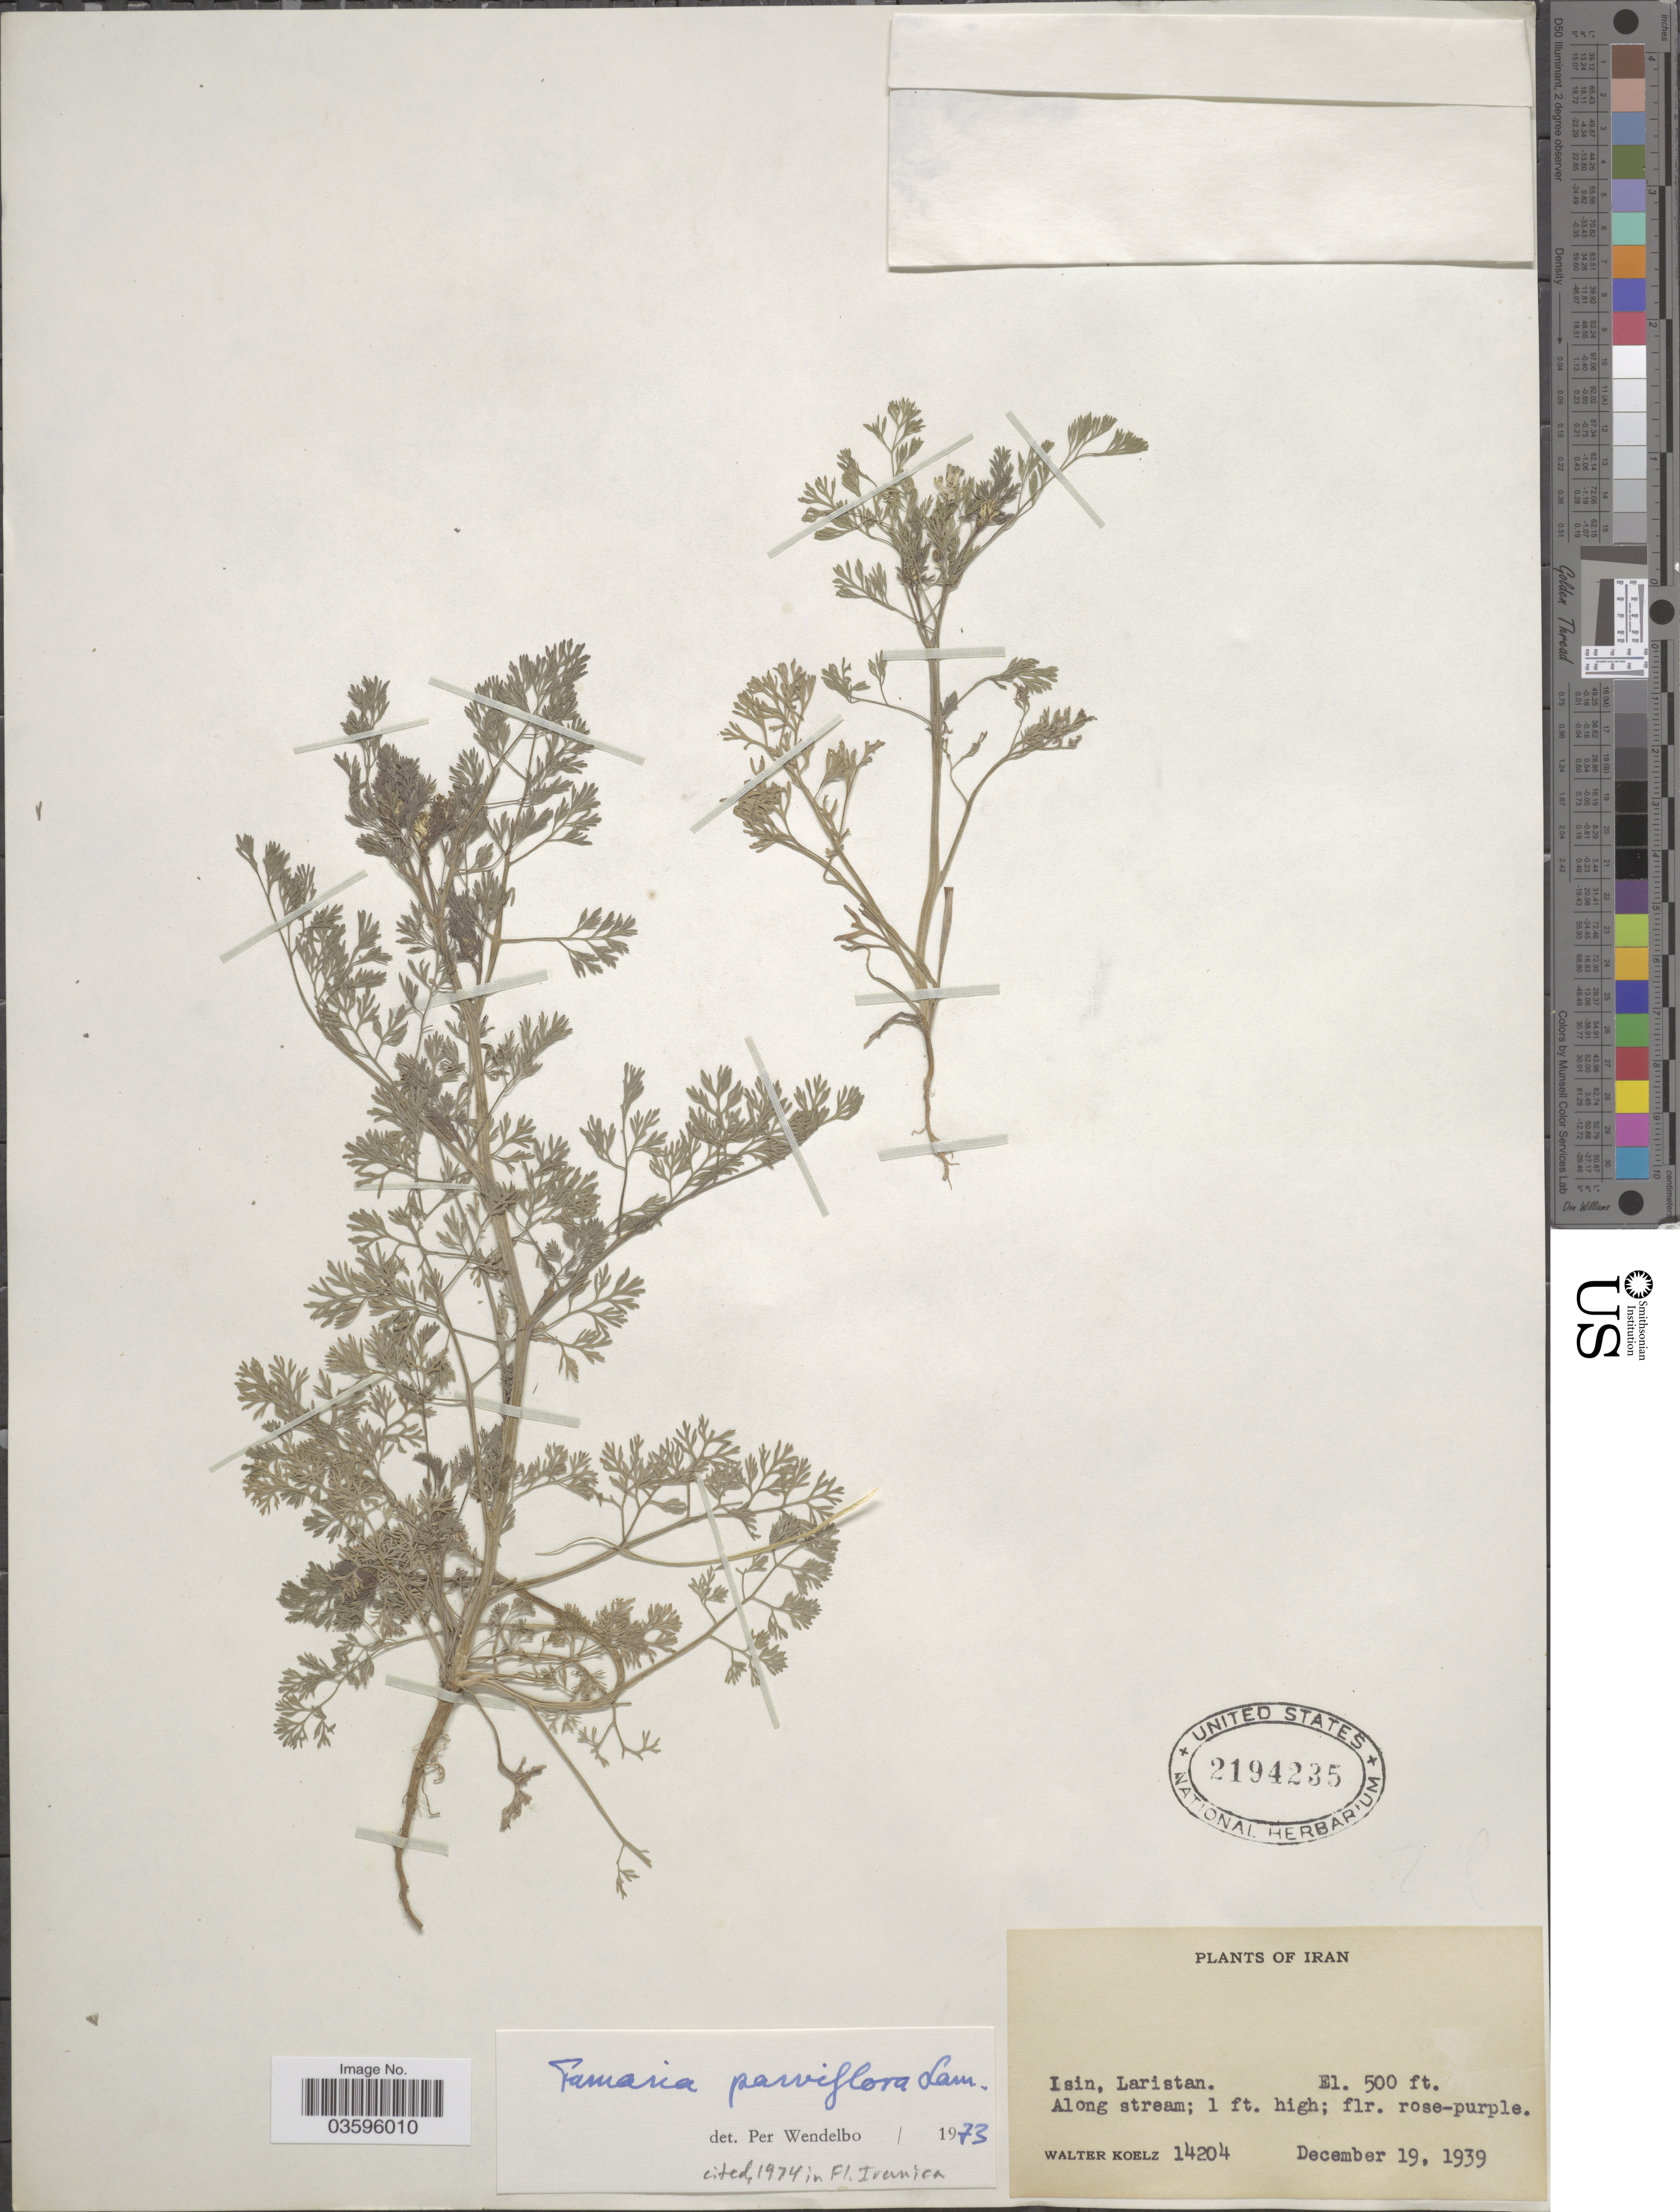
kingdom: Plantae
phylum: Tracheophyta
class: Magnoliopsida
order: Ranunculales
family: Papaveraceae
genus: Fumaria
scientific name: Fumaria parviflora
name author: Lam.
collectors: W. N. Koelz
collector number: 14204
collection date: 1939-12-19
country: Iran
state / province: Hormozgan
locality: Isin, Laristan. Along stream.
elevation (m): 152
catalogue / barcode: US 2194235